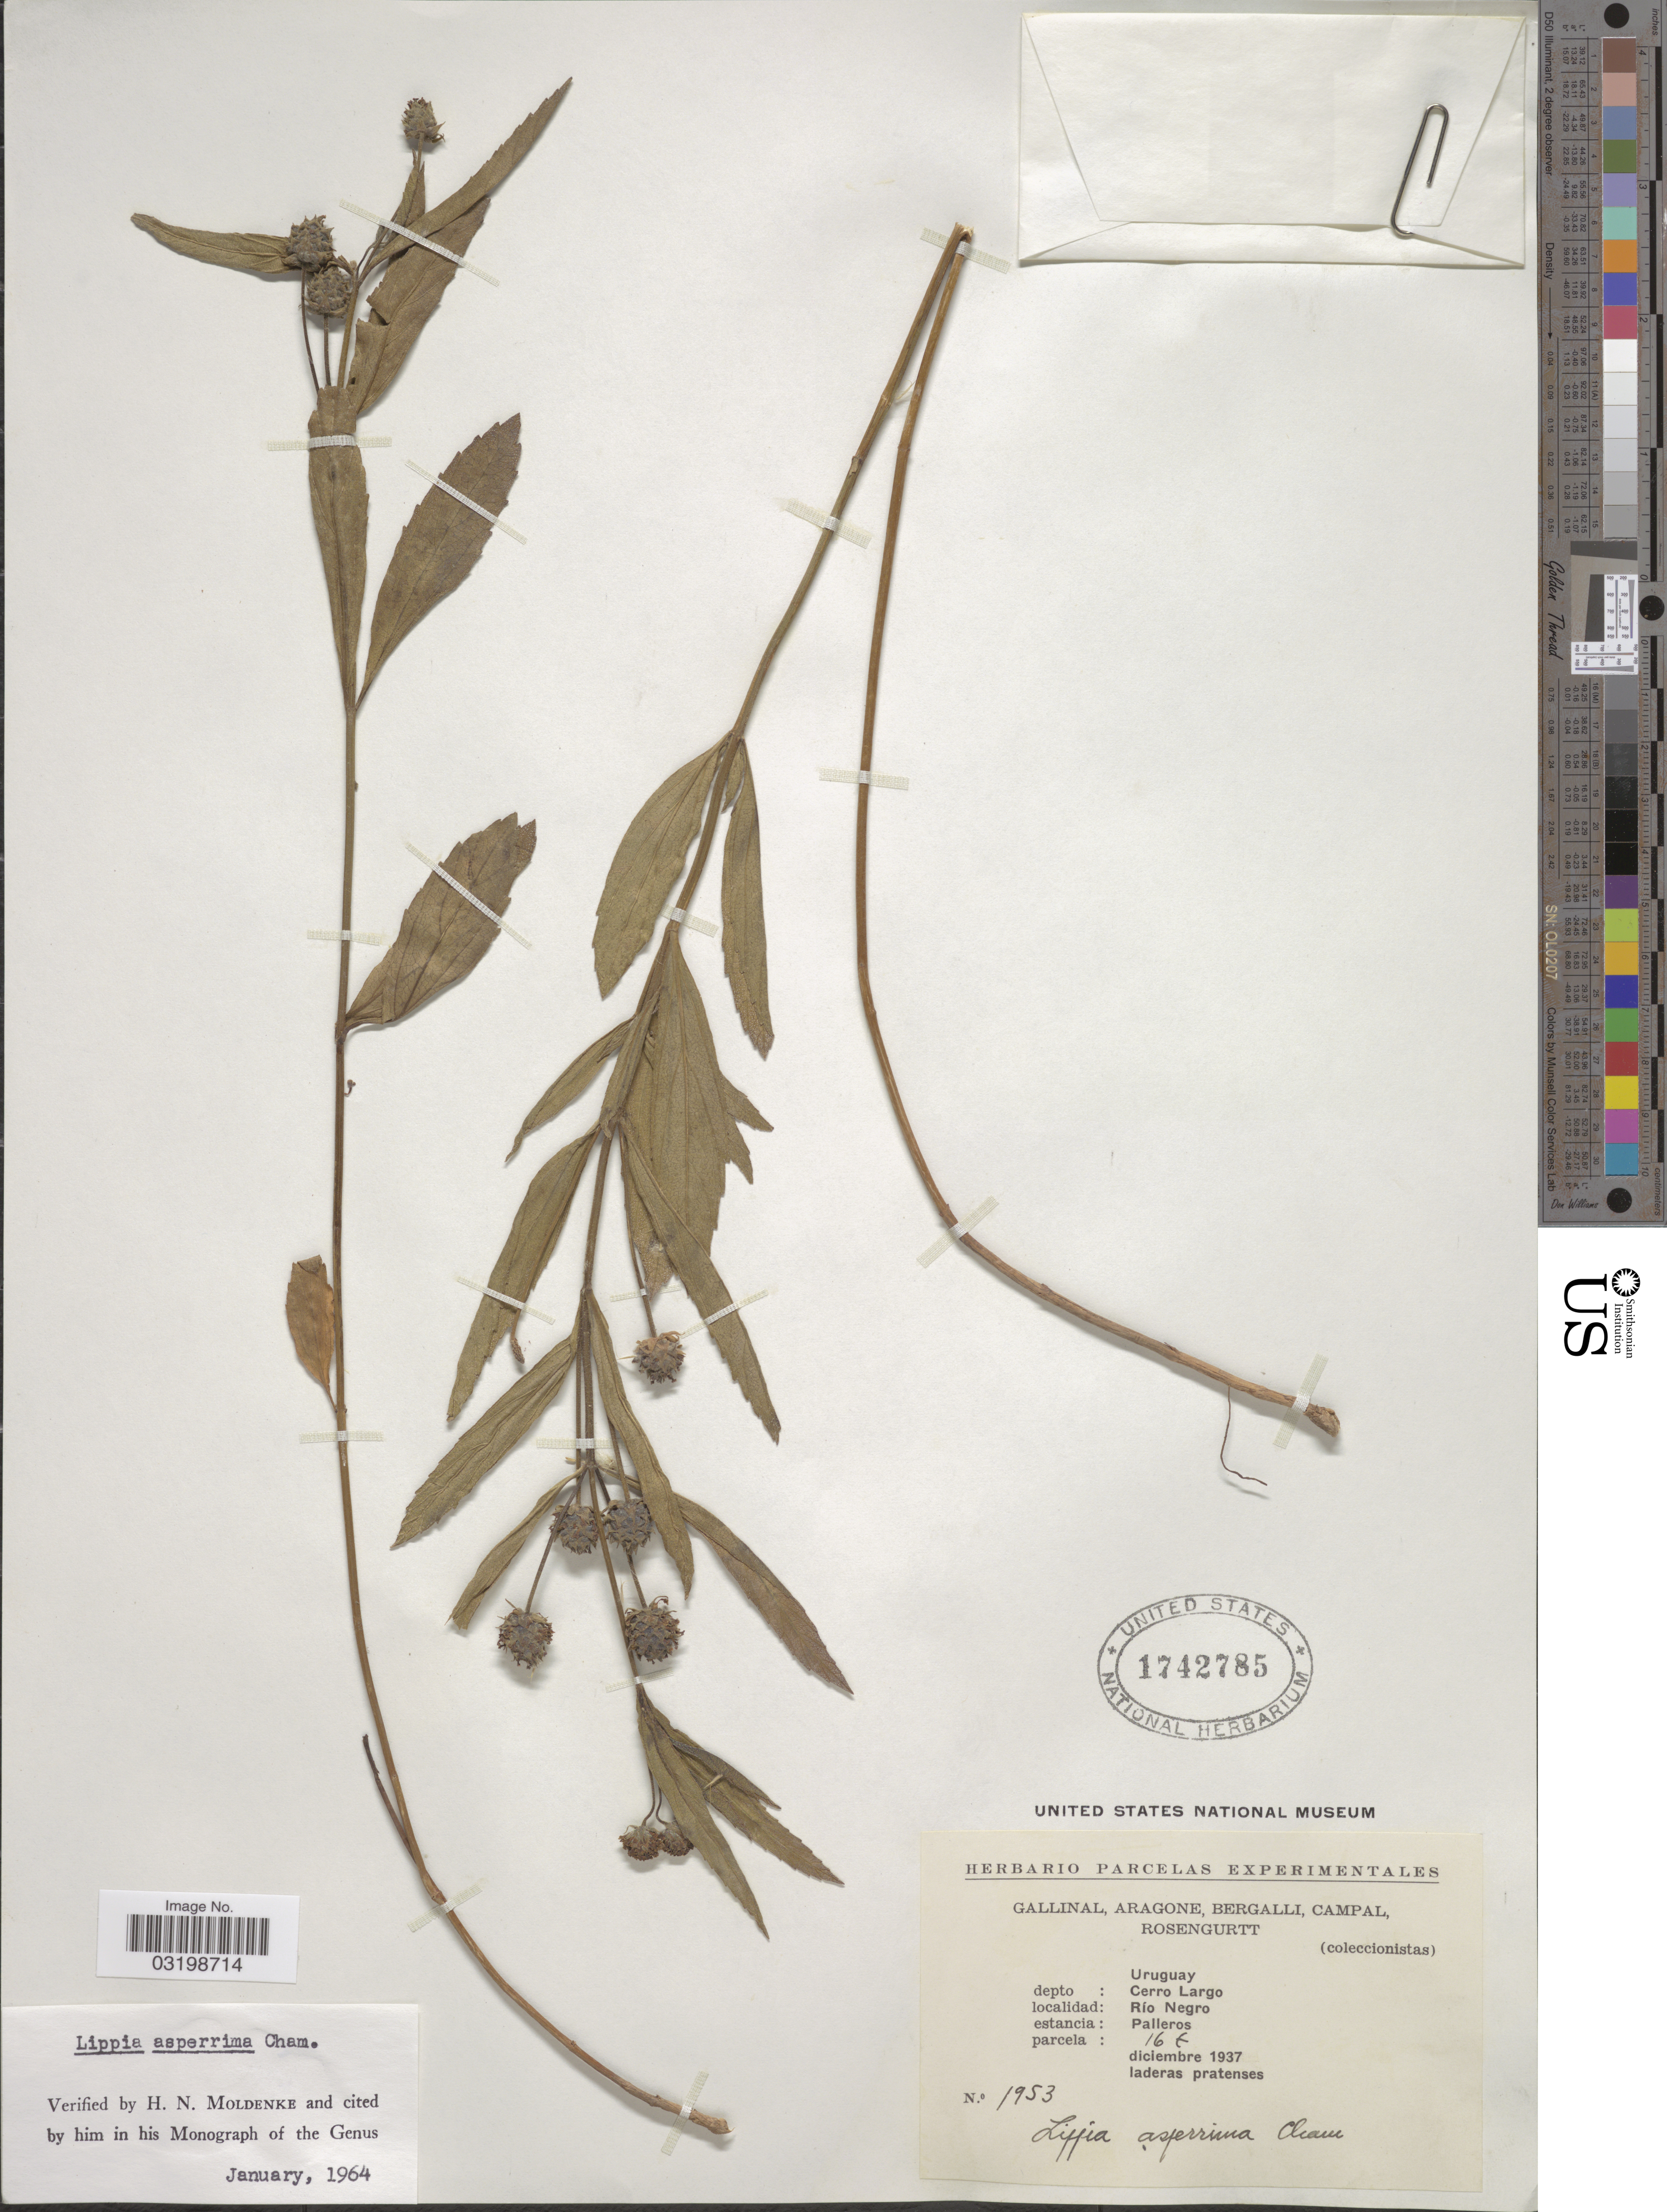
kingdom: Plantae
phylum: Tracheophyta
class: Magnoliopsida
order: Lamiales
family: Verbenaceae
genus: Lippia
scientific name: Lippia morongii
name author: Kuntze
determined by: Mirra, Fabiana, (SI), Instituto de Botanica Darwinion (ARGENTINA)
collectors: -. Gallinal, -- Aragone, -- Bergalli, -- Campal & Rosengurtt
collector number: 1953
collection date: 1937-12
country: Uruguay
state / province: Rio Negro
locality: Depto: Cerro Largo. Río Negro. Estancia: Palleros. Parcela: 16 E.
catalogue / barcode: US 1742785